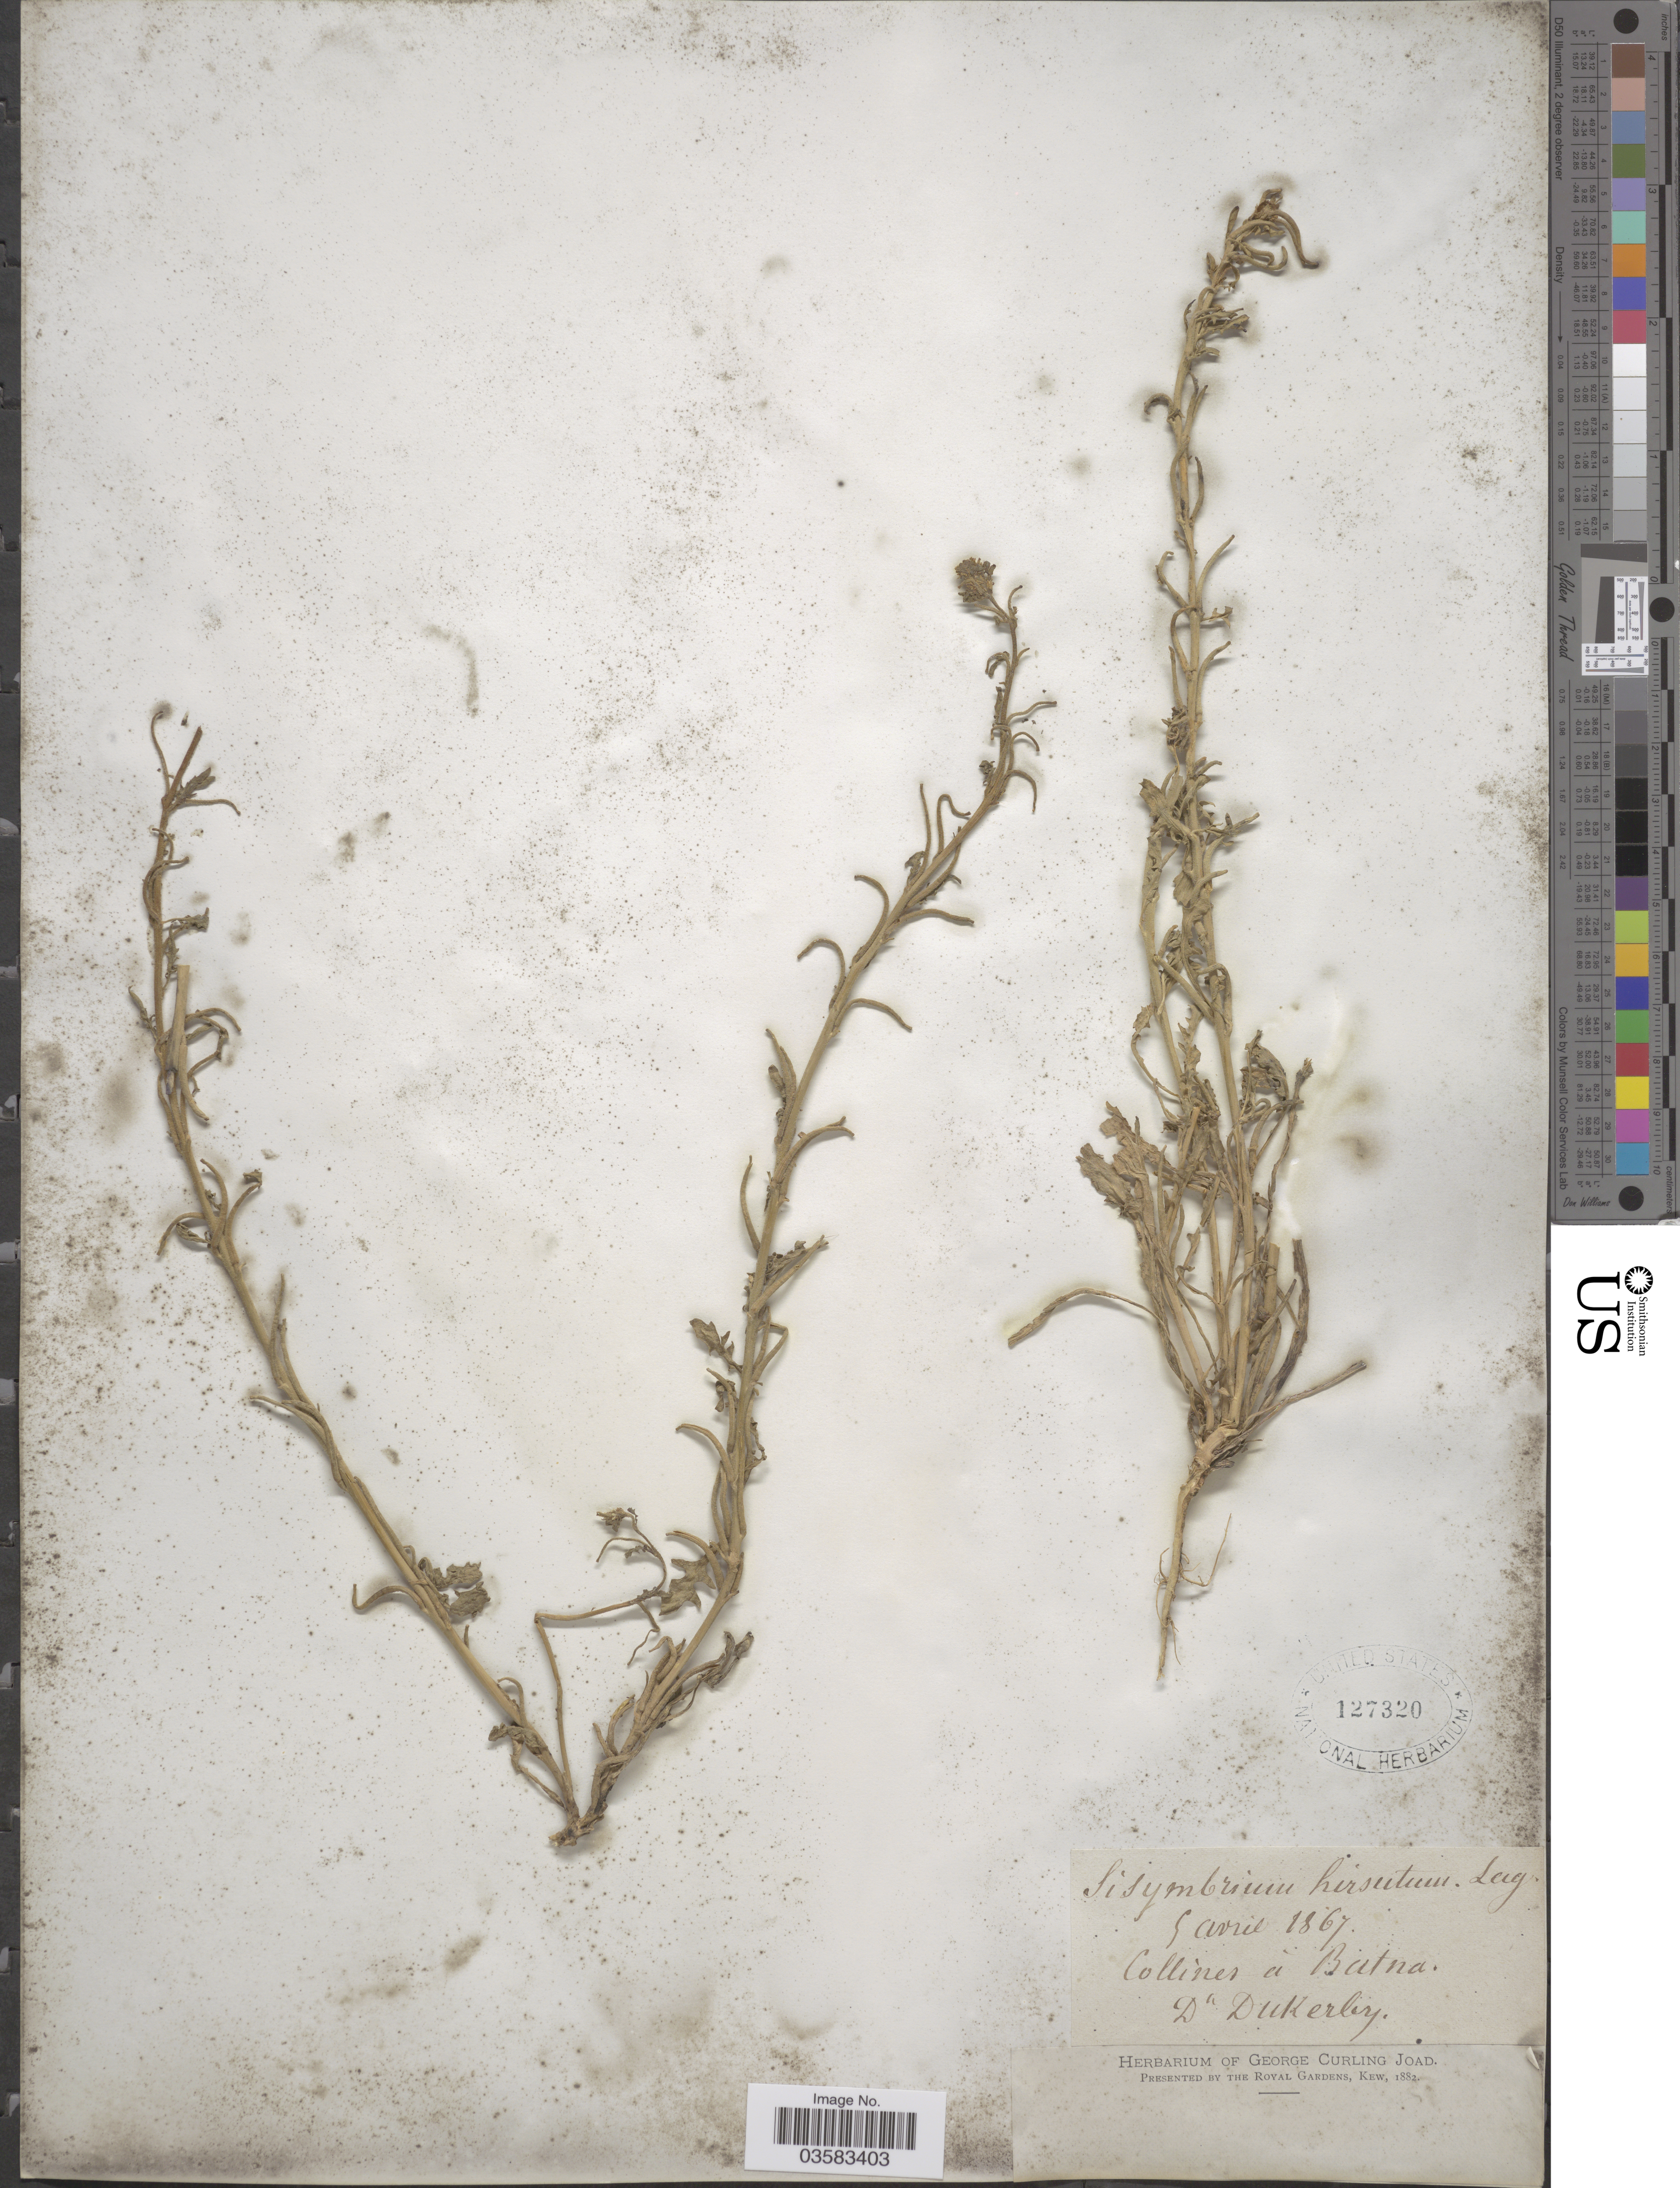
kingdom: Plantae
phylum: Tracheophyta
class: Magnoliopsida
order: Brassicales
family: Brassicaceae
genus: Sisymbrium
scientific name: Sisymbrium hirsutum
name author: Lag. ex DC.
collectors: Dukerley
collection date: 1867-04-05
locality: Collines á Batna.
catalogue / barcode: US 127320